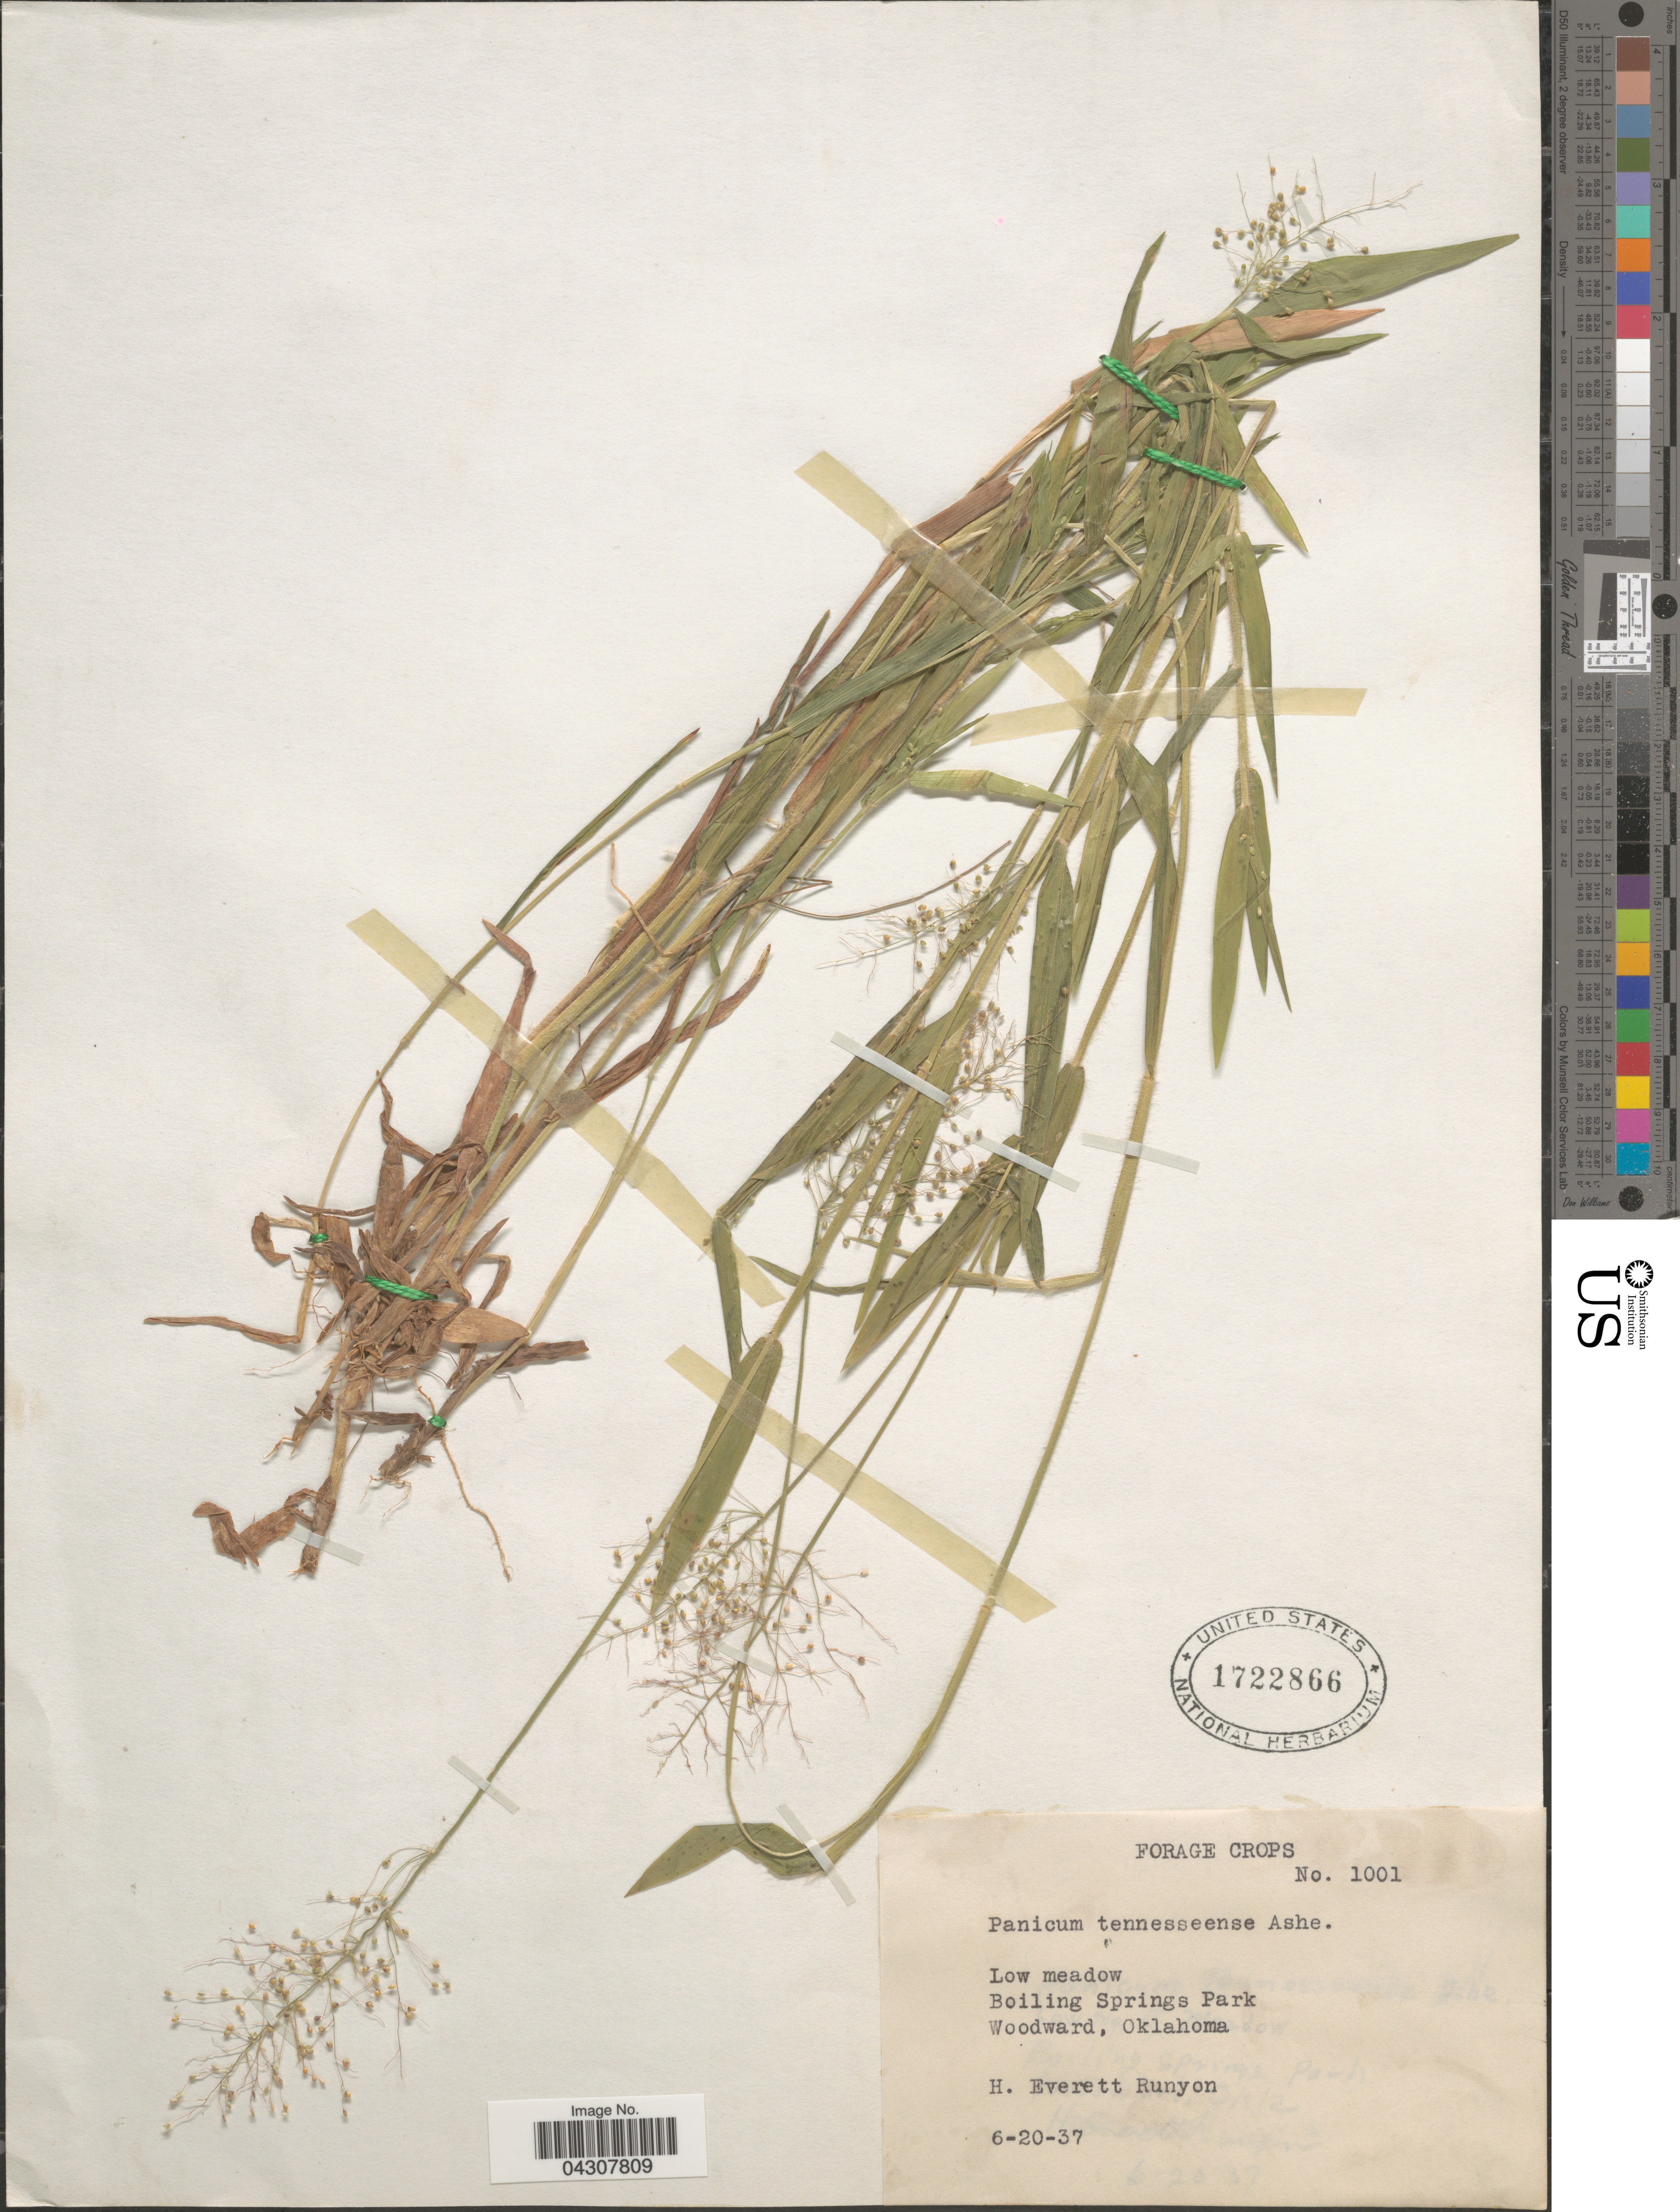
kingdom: Plantae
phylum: Tracheophyta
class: Liliopsida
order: Poales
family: Poaceae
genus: Dichanthelium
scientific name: Dichanthelium acuminatum var. acuminatum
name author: (Sw.) Gould & C.A. Clark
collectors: H. E. Runyon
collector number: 1001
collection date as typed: Transcribed d/m/y: 20/6/37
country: United States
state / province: Oklahoma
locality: Low meadow. Boiling Springs Park. Woodward.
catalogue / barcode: US 1722866